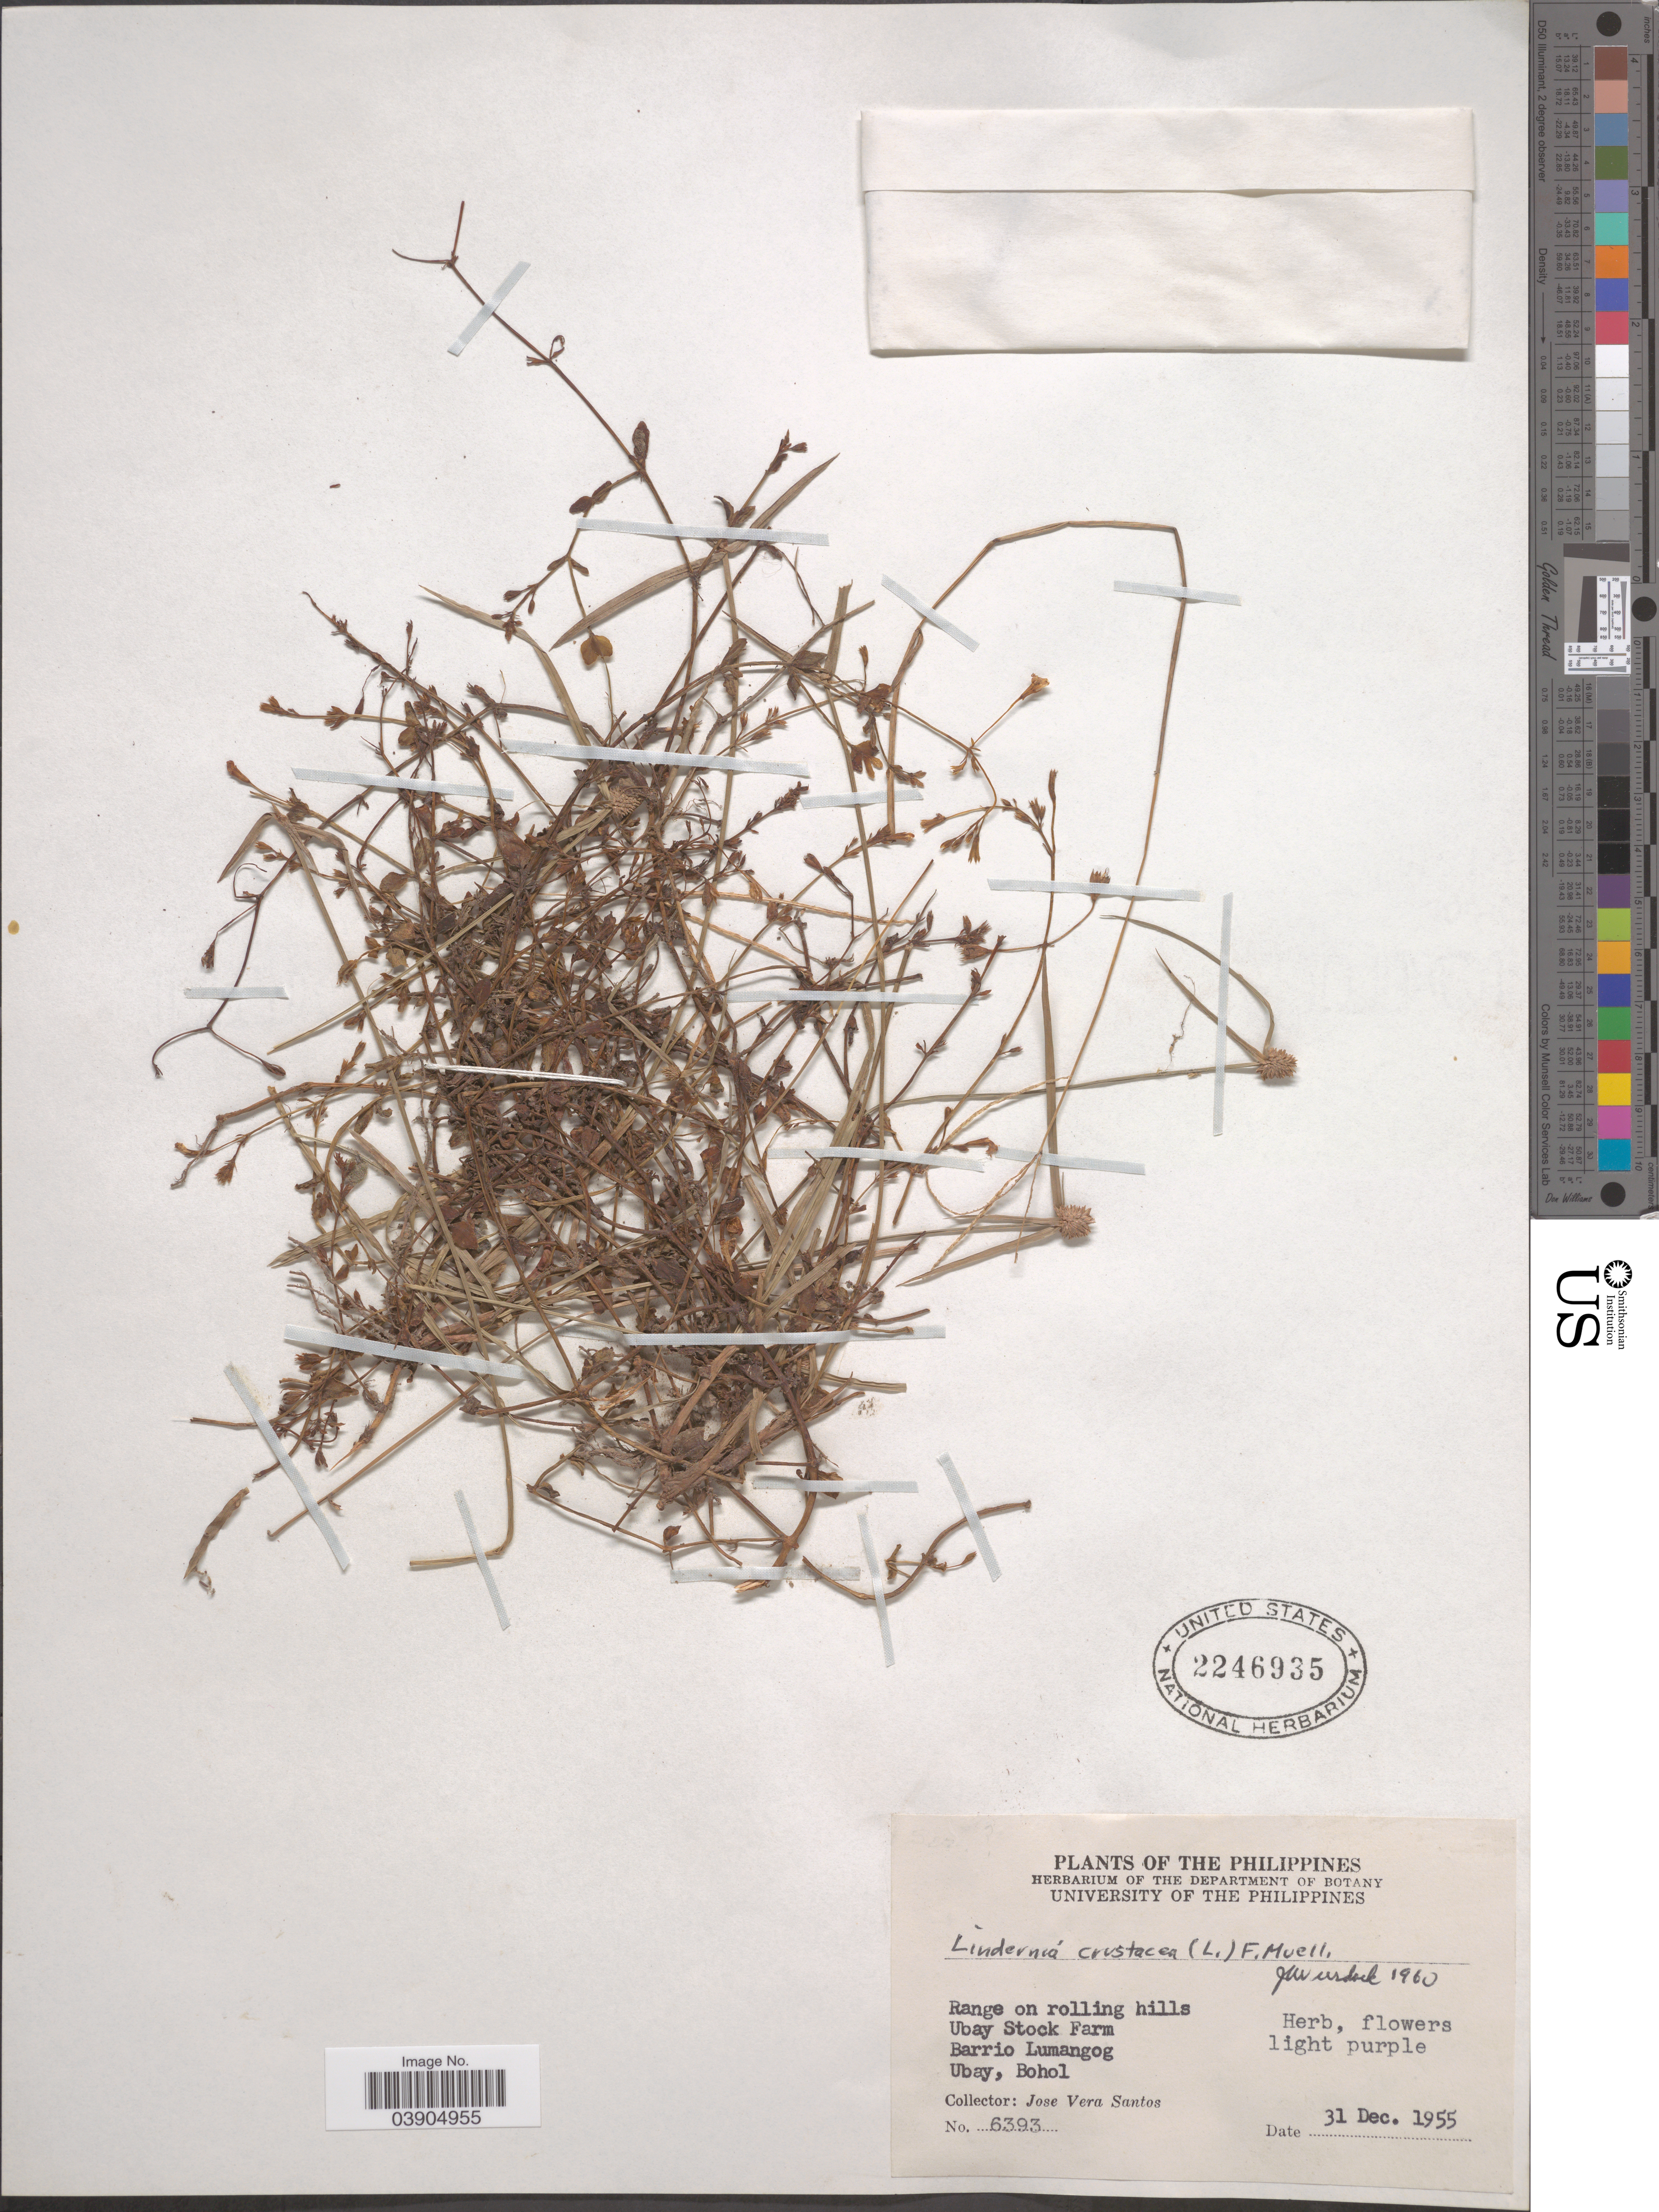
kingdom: Plantae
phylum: Tracheophyta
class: Magnoliopsida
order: Lamiales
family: Linderniaceae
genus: Lindernia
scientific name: Lindernia crustacea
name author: (L.) F. Muell.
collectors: J. V. Santos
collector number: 6393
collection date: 1955-12-31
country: Philippines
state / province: Central Visayas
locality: Ubay Stock Farm. Barrio Lumangog. Ubay, Bohol.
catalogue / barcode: US 2246935